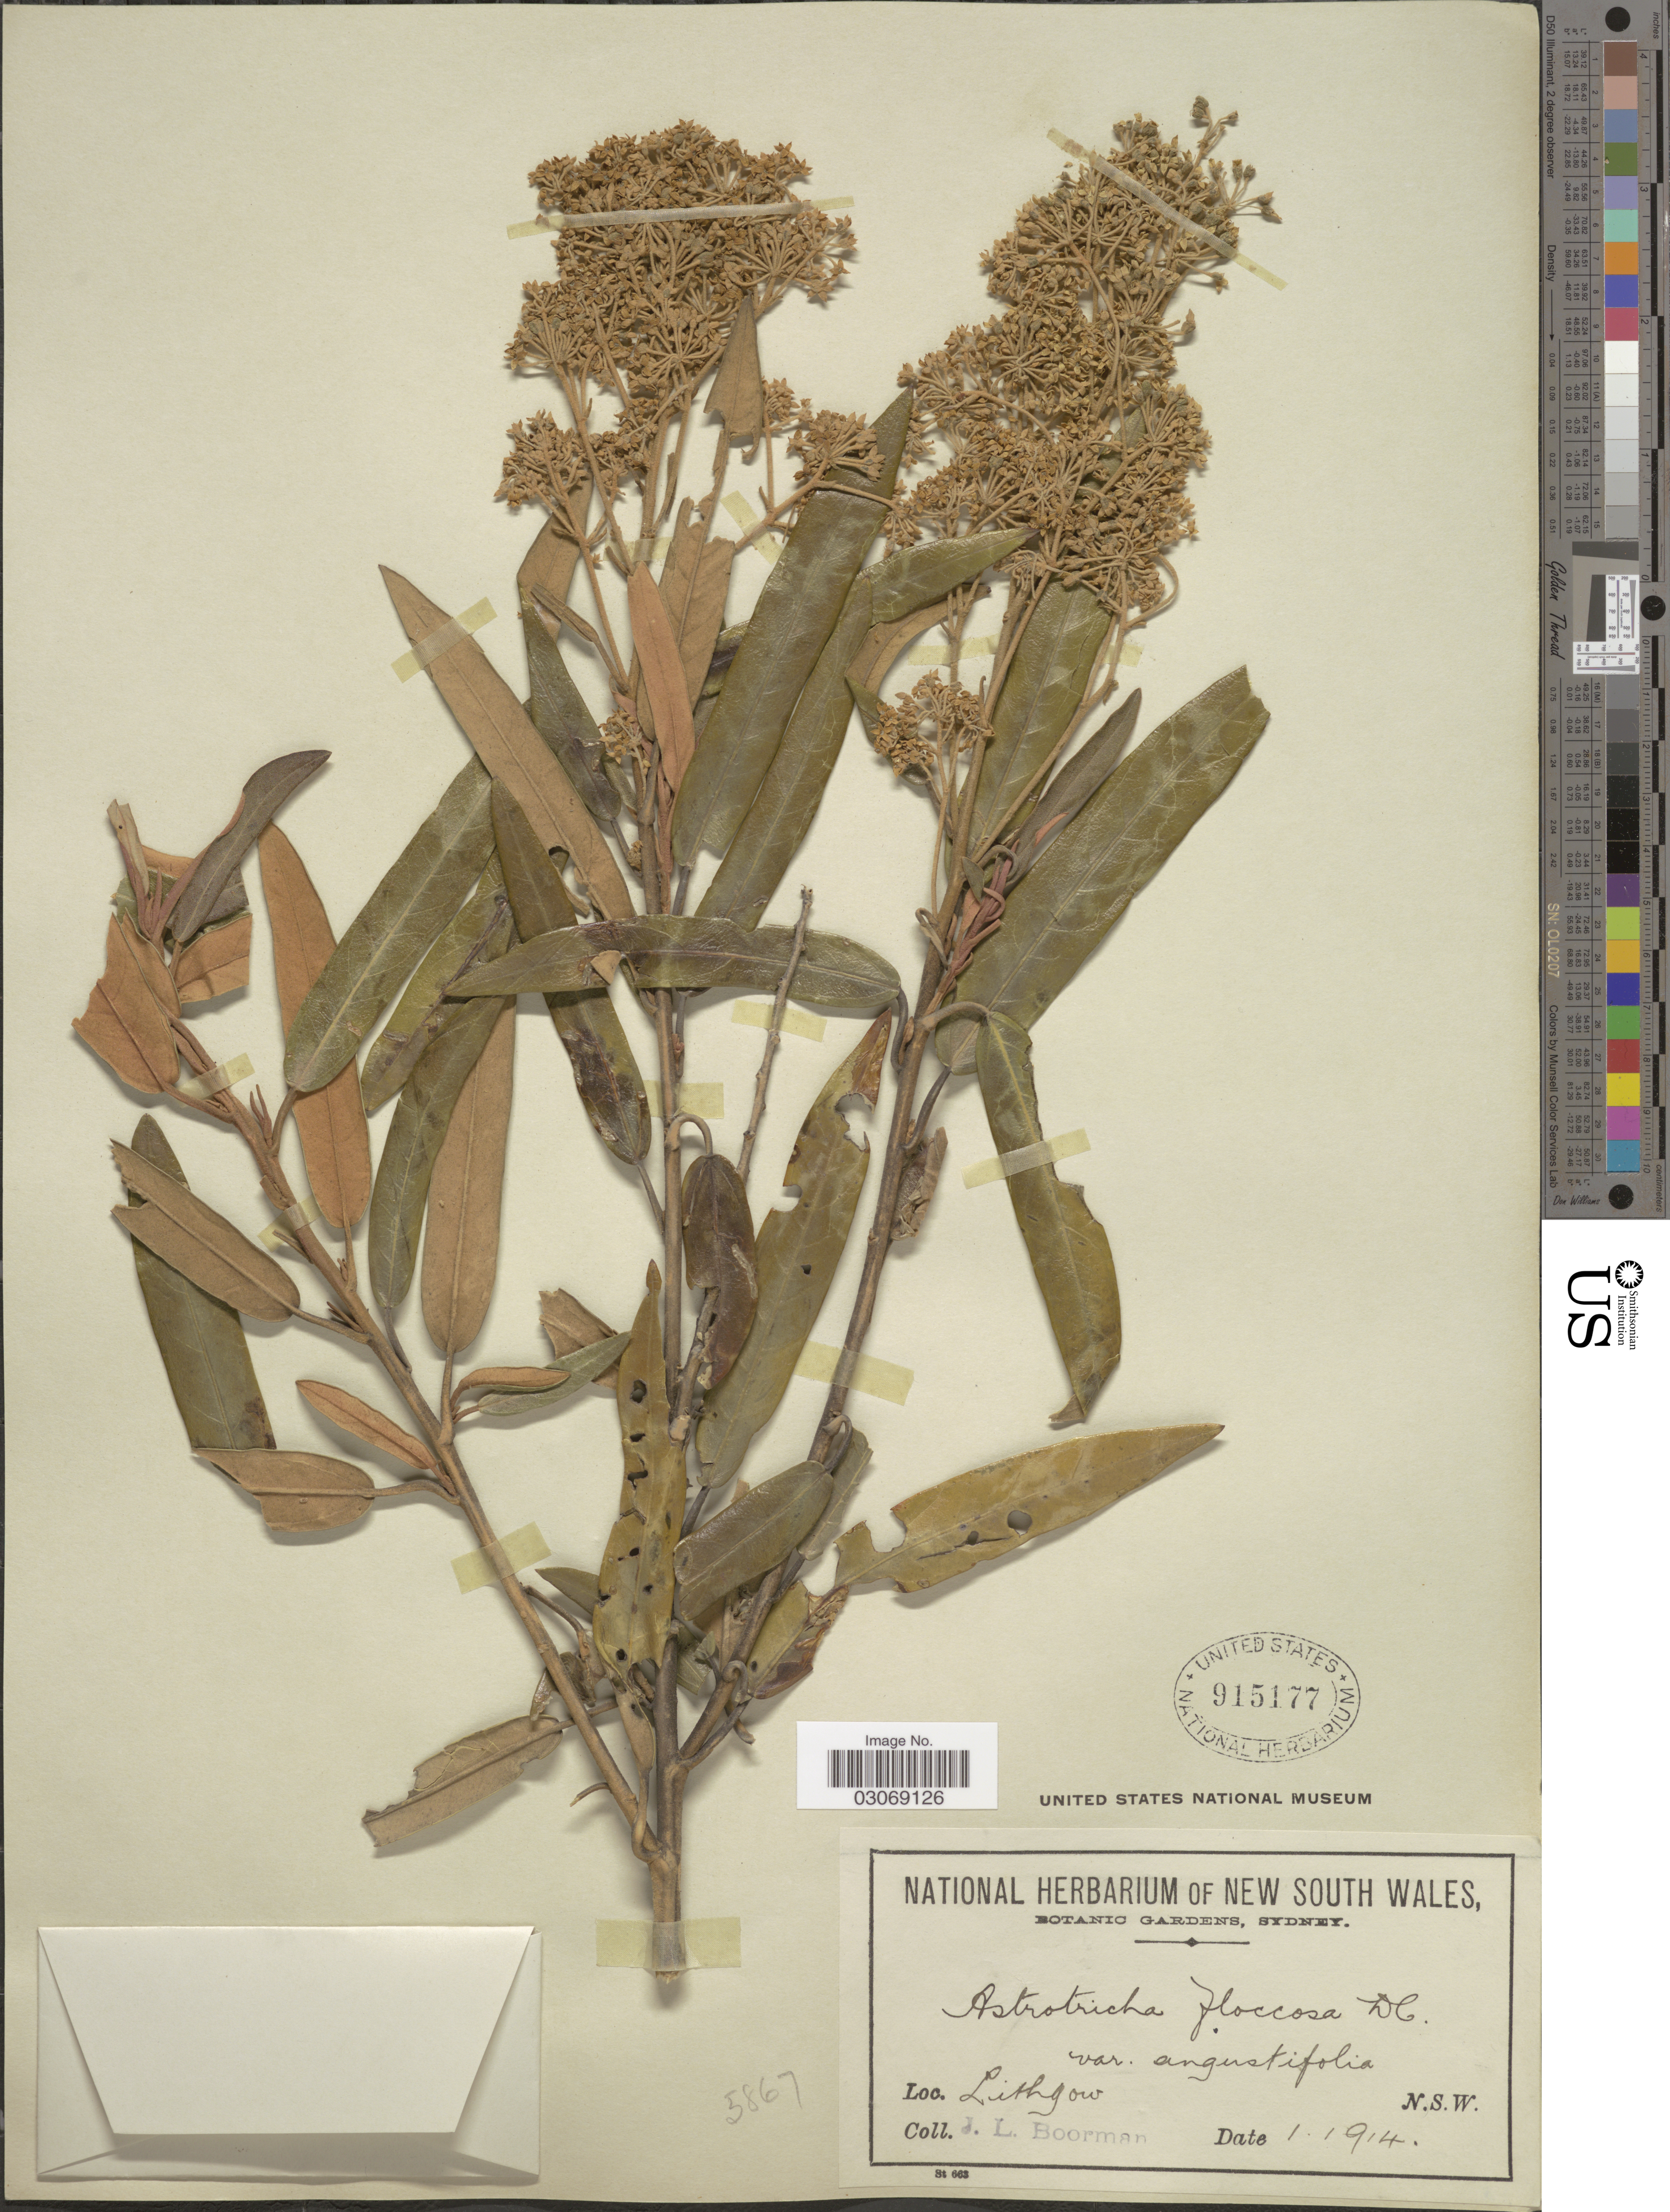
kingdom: Plantae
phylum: Tracheophyta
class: Magnoliopsida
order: Apiales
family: Araliaceae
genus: Astrotricha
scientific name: Astrotricha floccosa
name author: DC.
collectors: J. Boorman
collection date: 1914-01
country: Australia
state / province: New South Wales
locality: Lithgow.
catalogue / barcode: US 915177